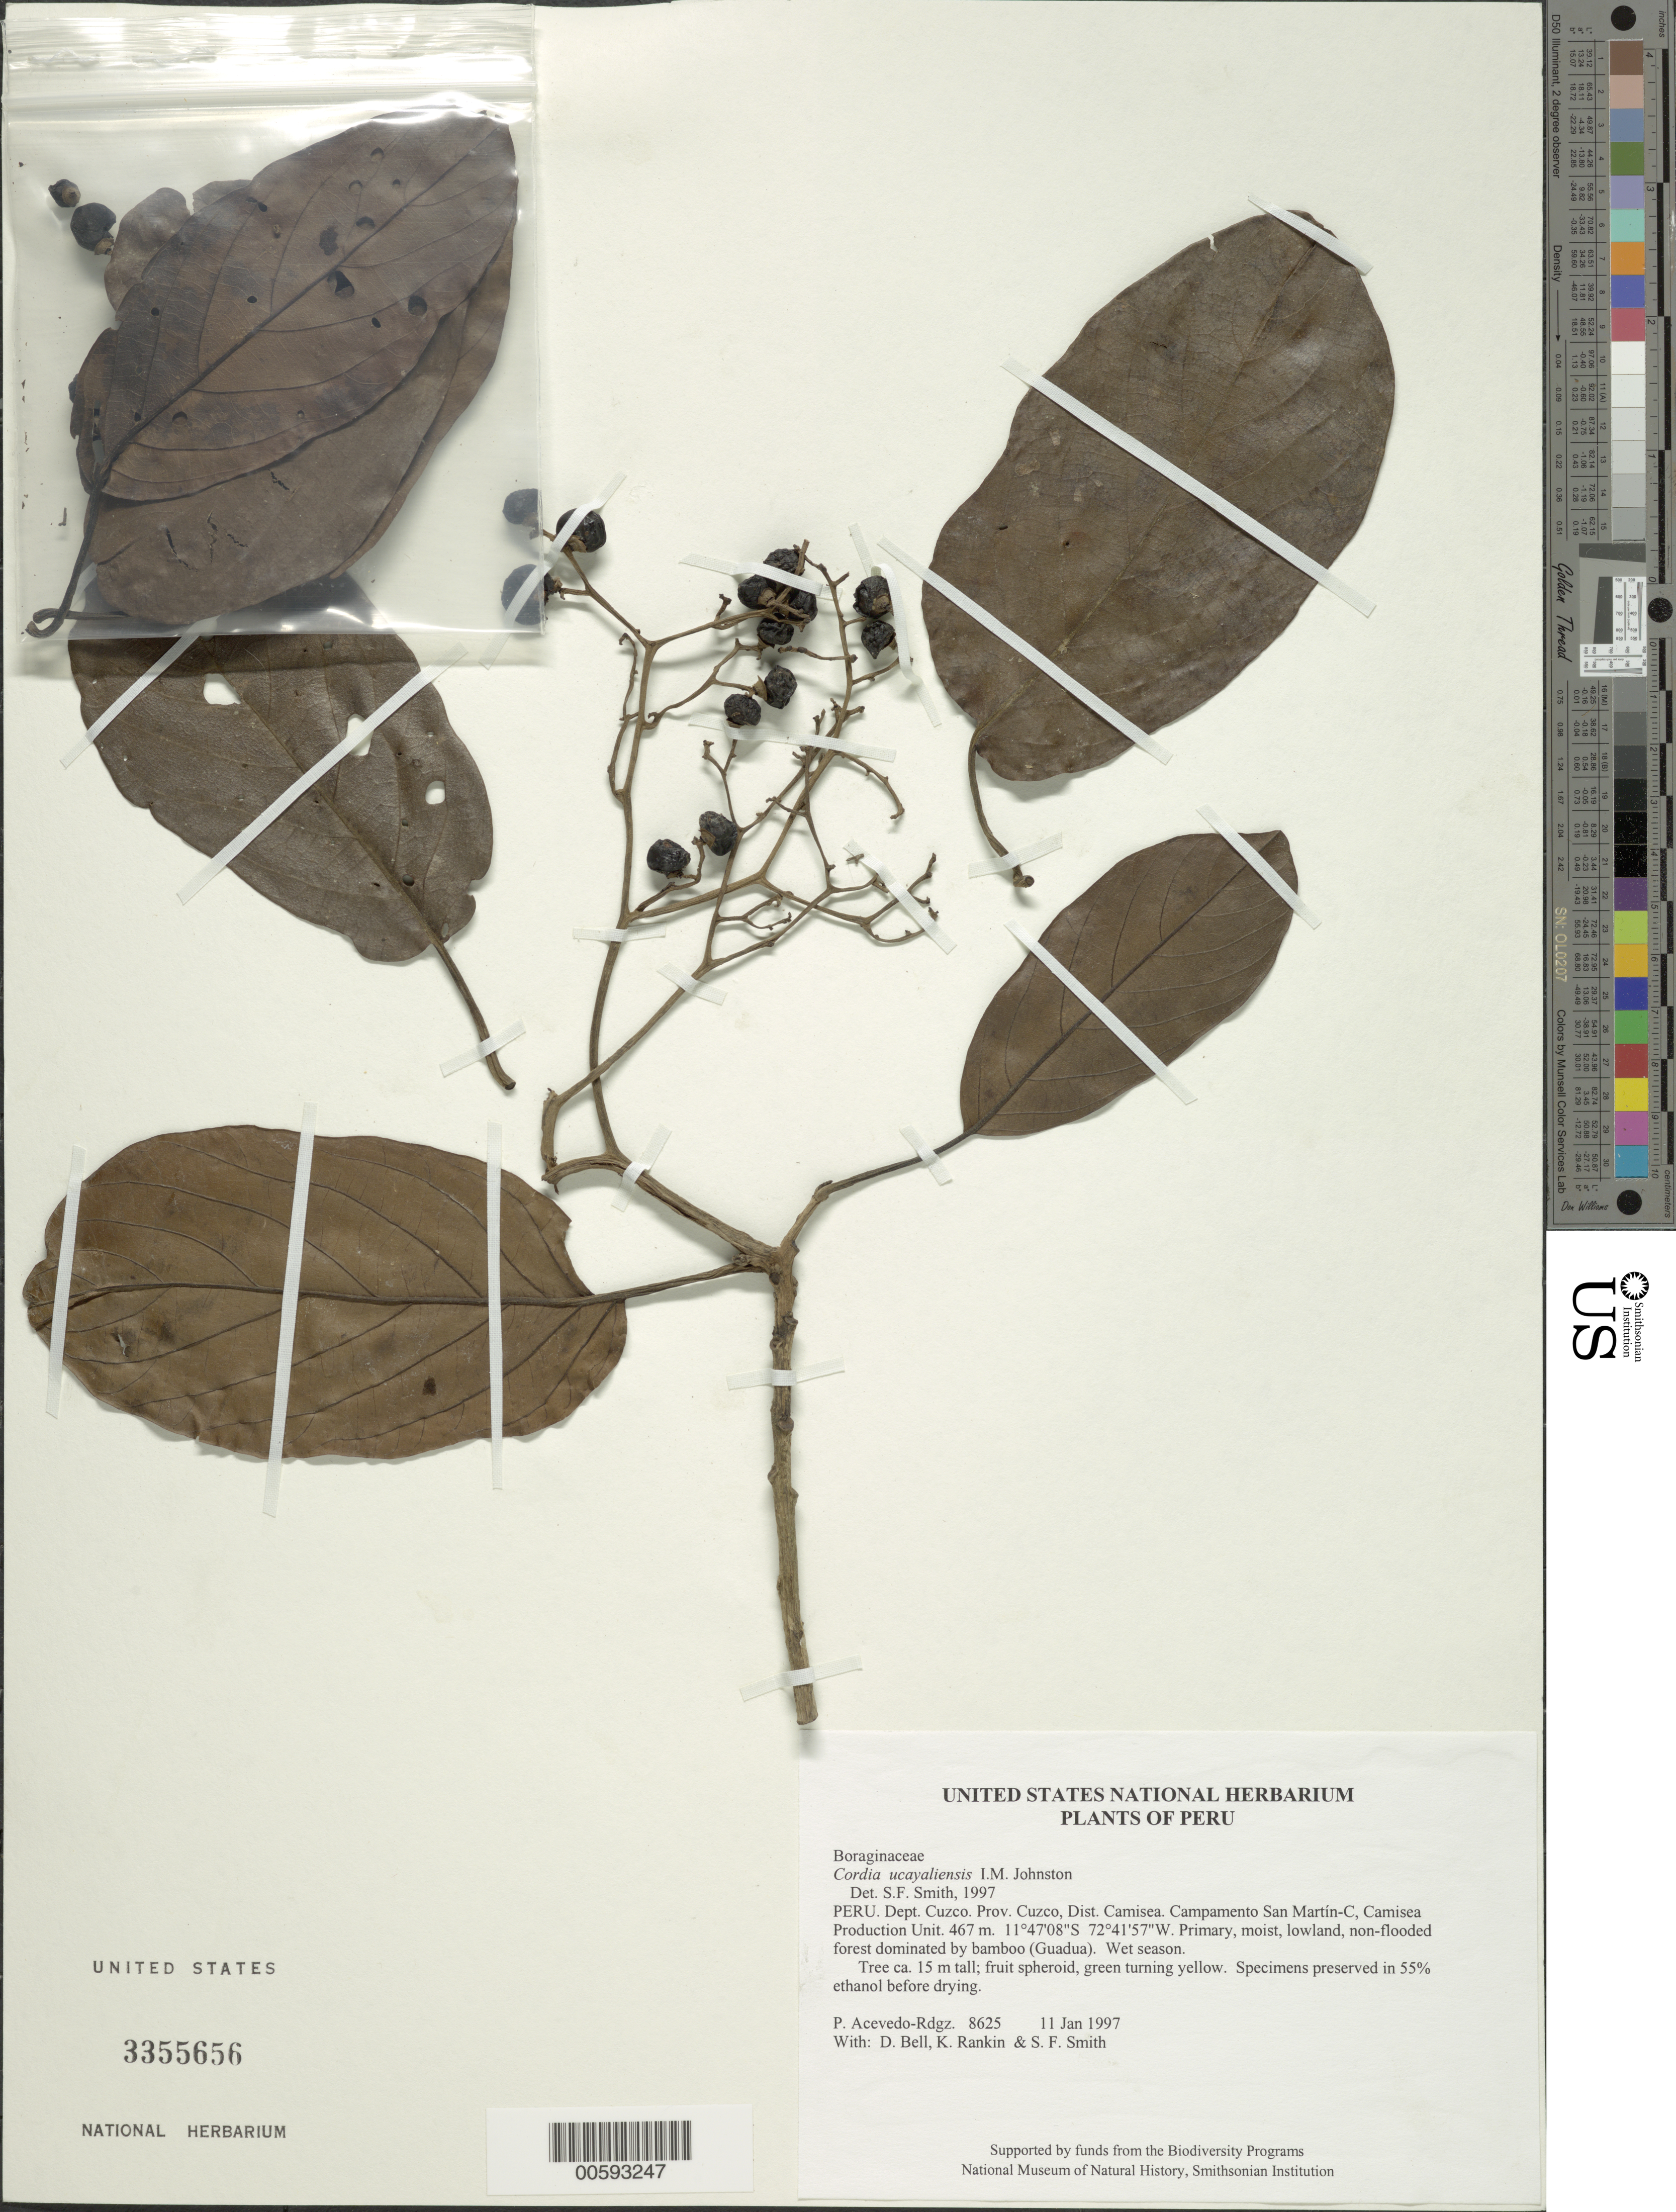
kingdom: Plantae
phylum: Tracheophyta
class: Magnoliopsida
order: Boraginales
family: Cordiaceae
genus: Cordia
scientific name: Cordia ucayaliensis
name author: I.M. Johnst.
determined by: Smith, Stephen F., (US), NMNH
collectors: P. Acevedo-Rodr., D. A. Bell, K. B. Rankin & S.F. Smith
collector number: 8625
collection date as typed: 11 Jan 1997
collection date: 1997-01-11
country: Peru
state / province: Cusco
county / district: Cusco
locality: Districto Camisea, Campamento San Martín-C, Camisea Production Unit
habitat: Primary, moist, lowland, non-flooded forest dominated by bamboo (Guadua). Wet season.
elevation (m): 467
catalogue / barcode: US 3355656